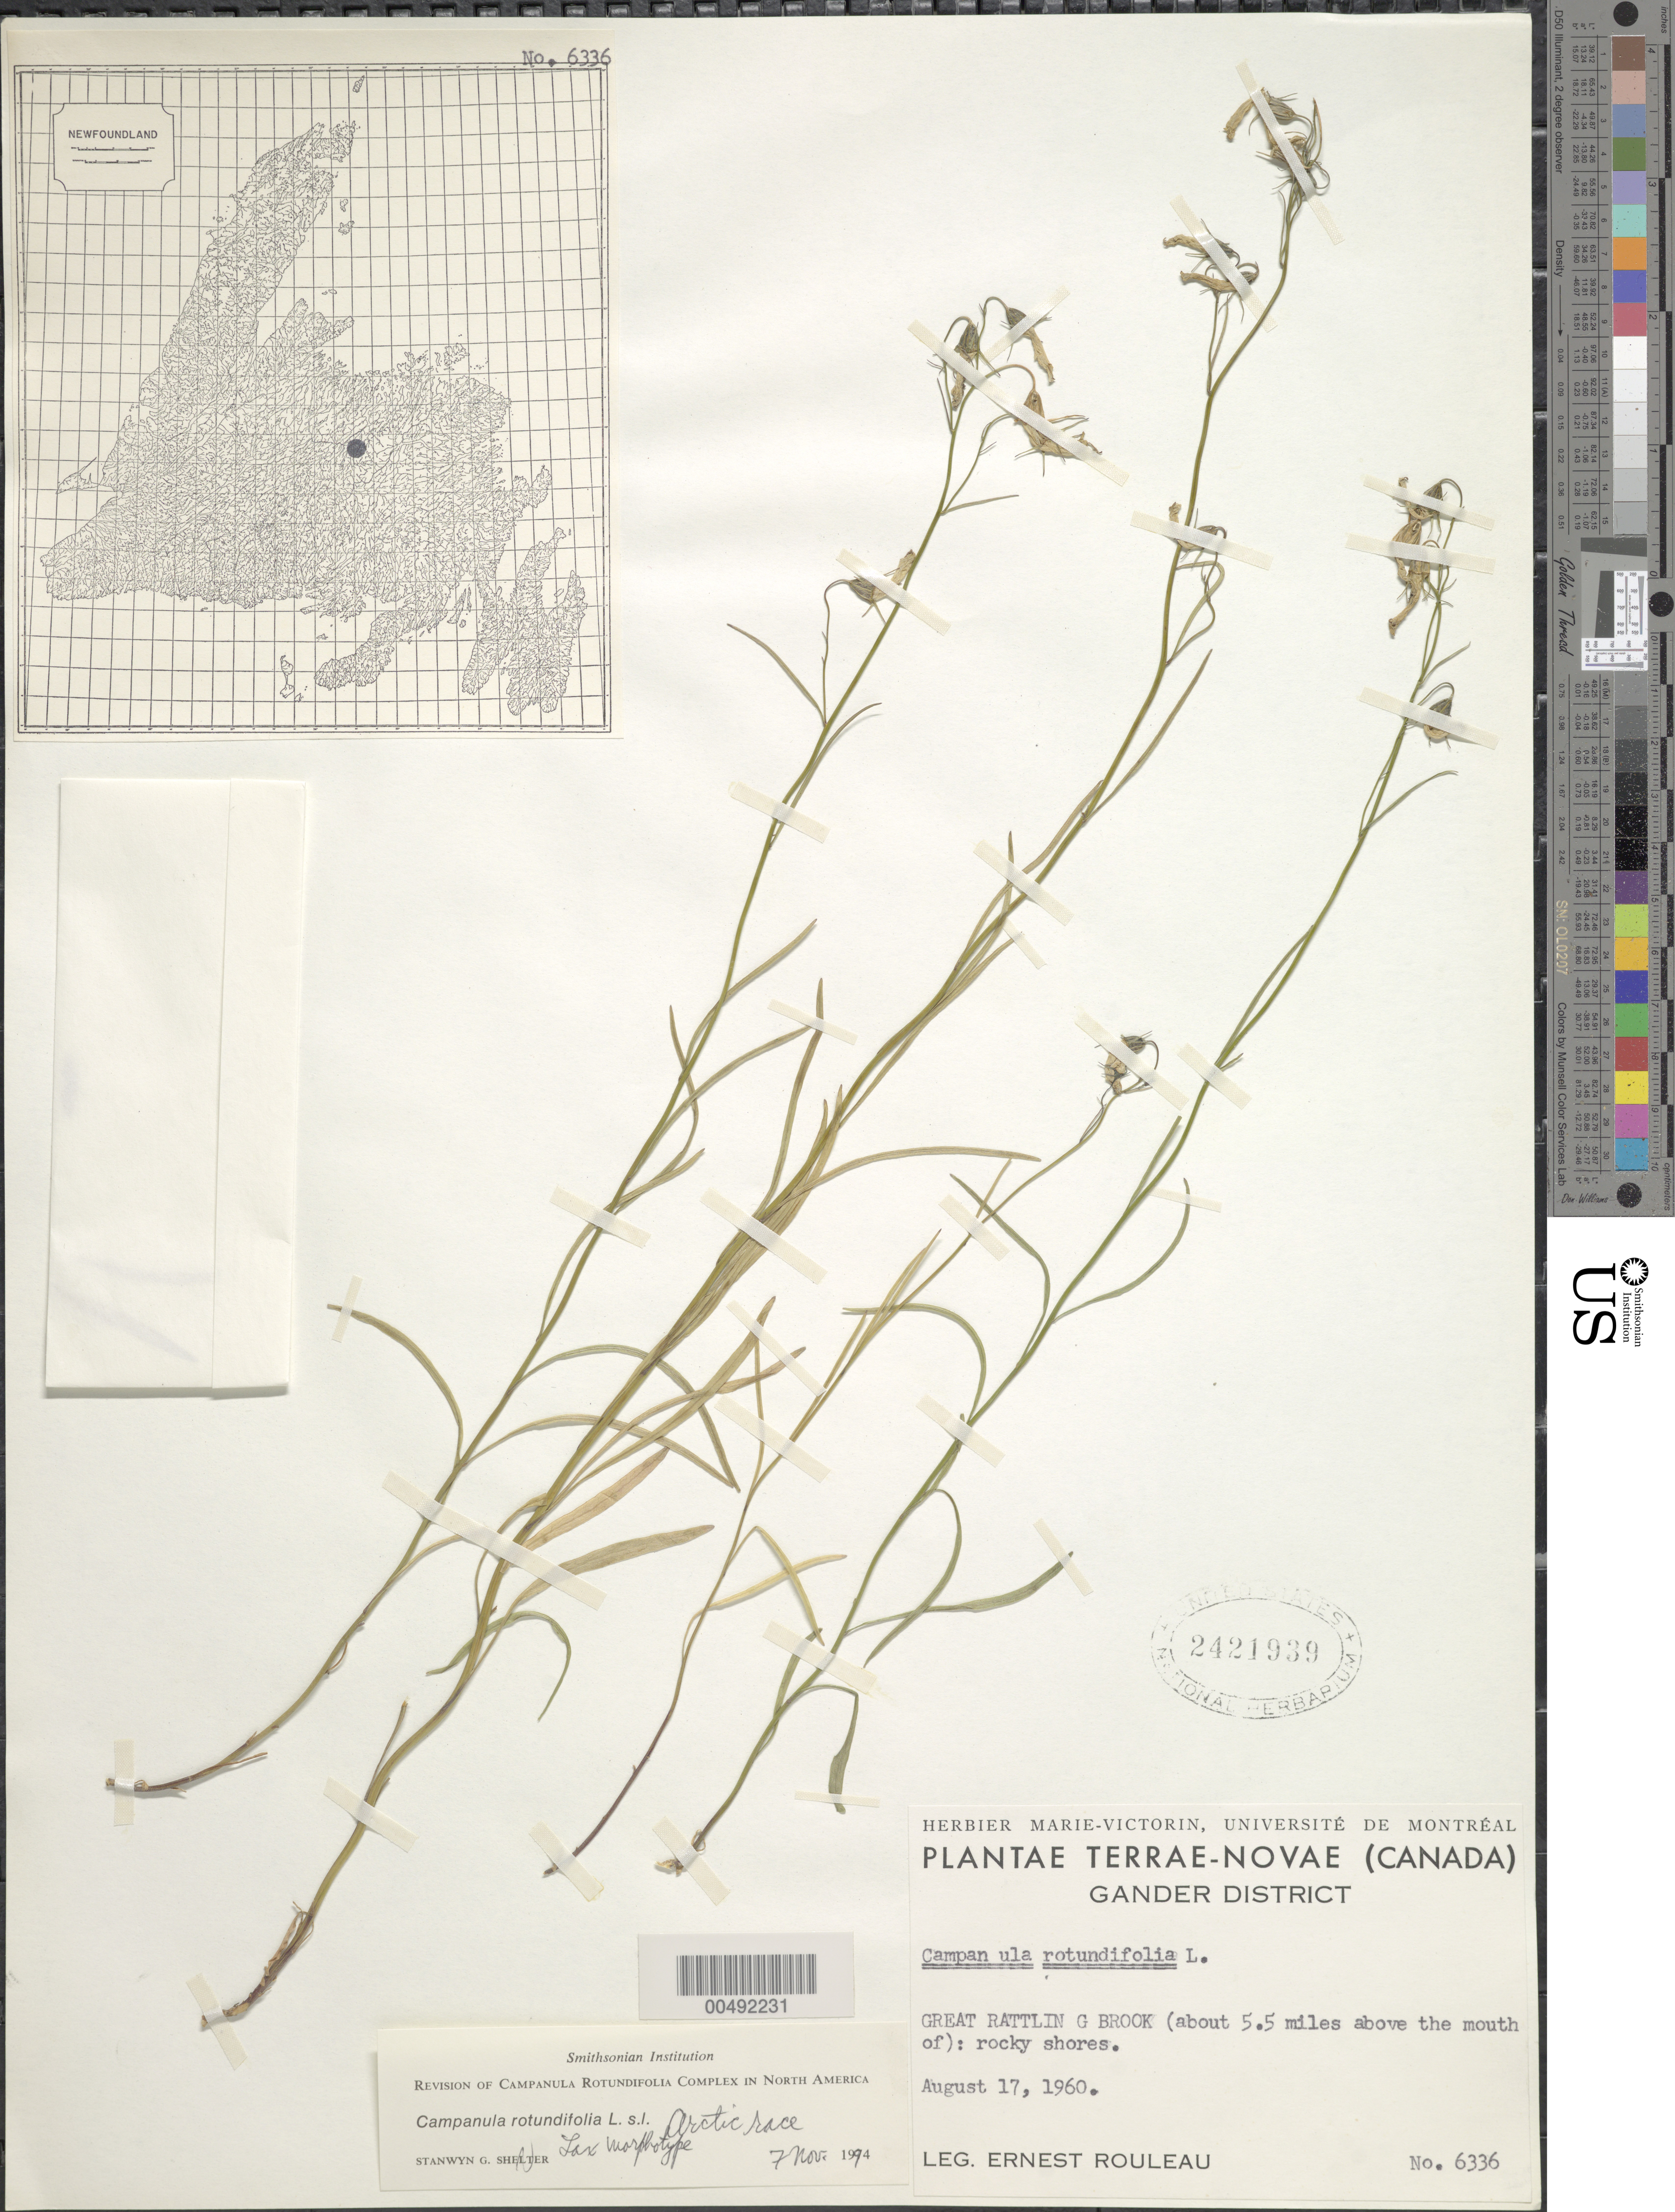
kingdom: Plantae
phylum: Tracheophyta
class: Magnoliopsida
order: Asterales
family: Campanulaceae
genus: Campanula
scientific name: Campanula rotundifolia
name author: L.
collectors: E. Rouleau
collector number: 6336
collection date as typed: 17 Aug 1960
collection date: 1960-08-17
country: Canada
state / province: Newfoundland and Labrador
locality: Gander District, Great Rattling Brook, about 5.5 mi. above the mouth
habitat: rocky shores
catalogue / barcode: US 2421939